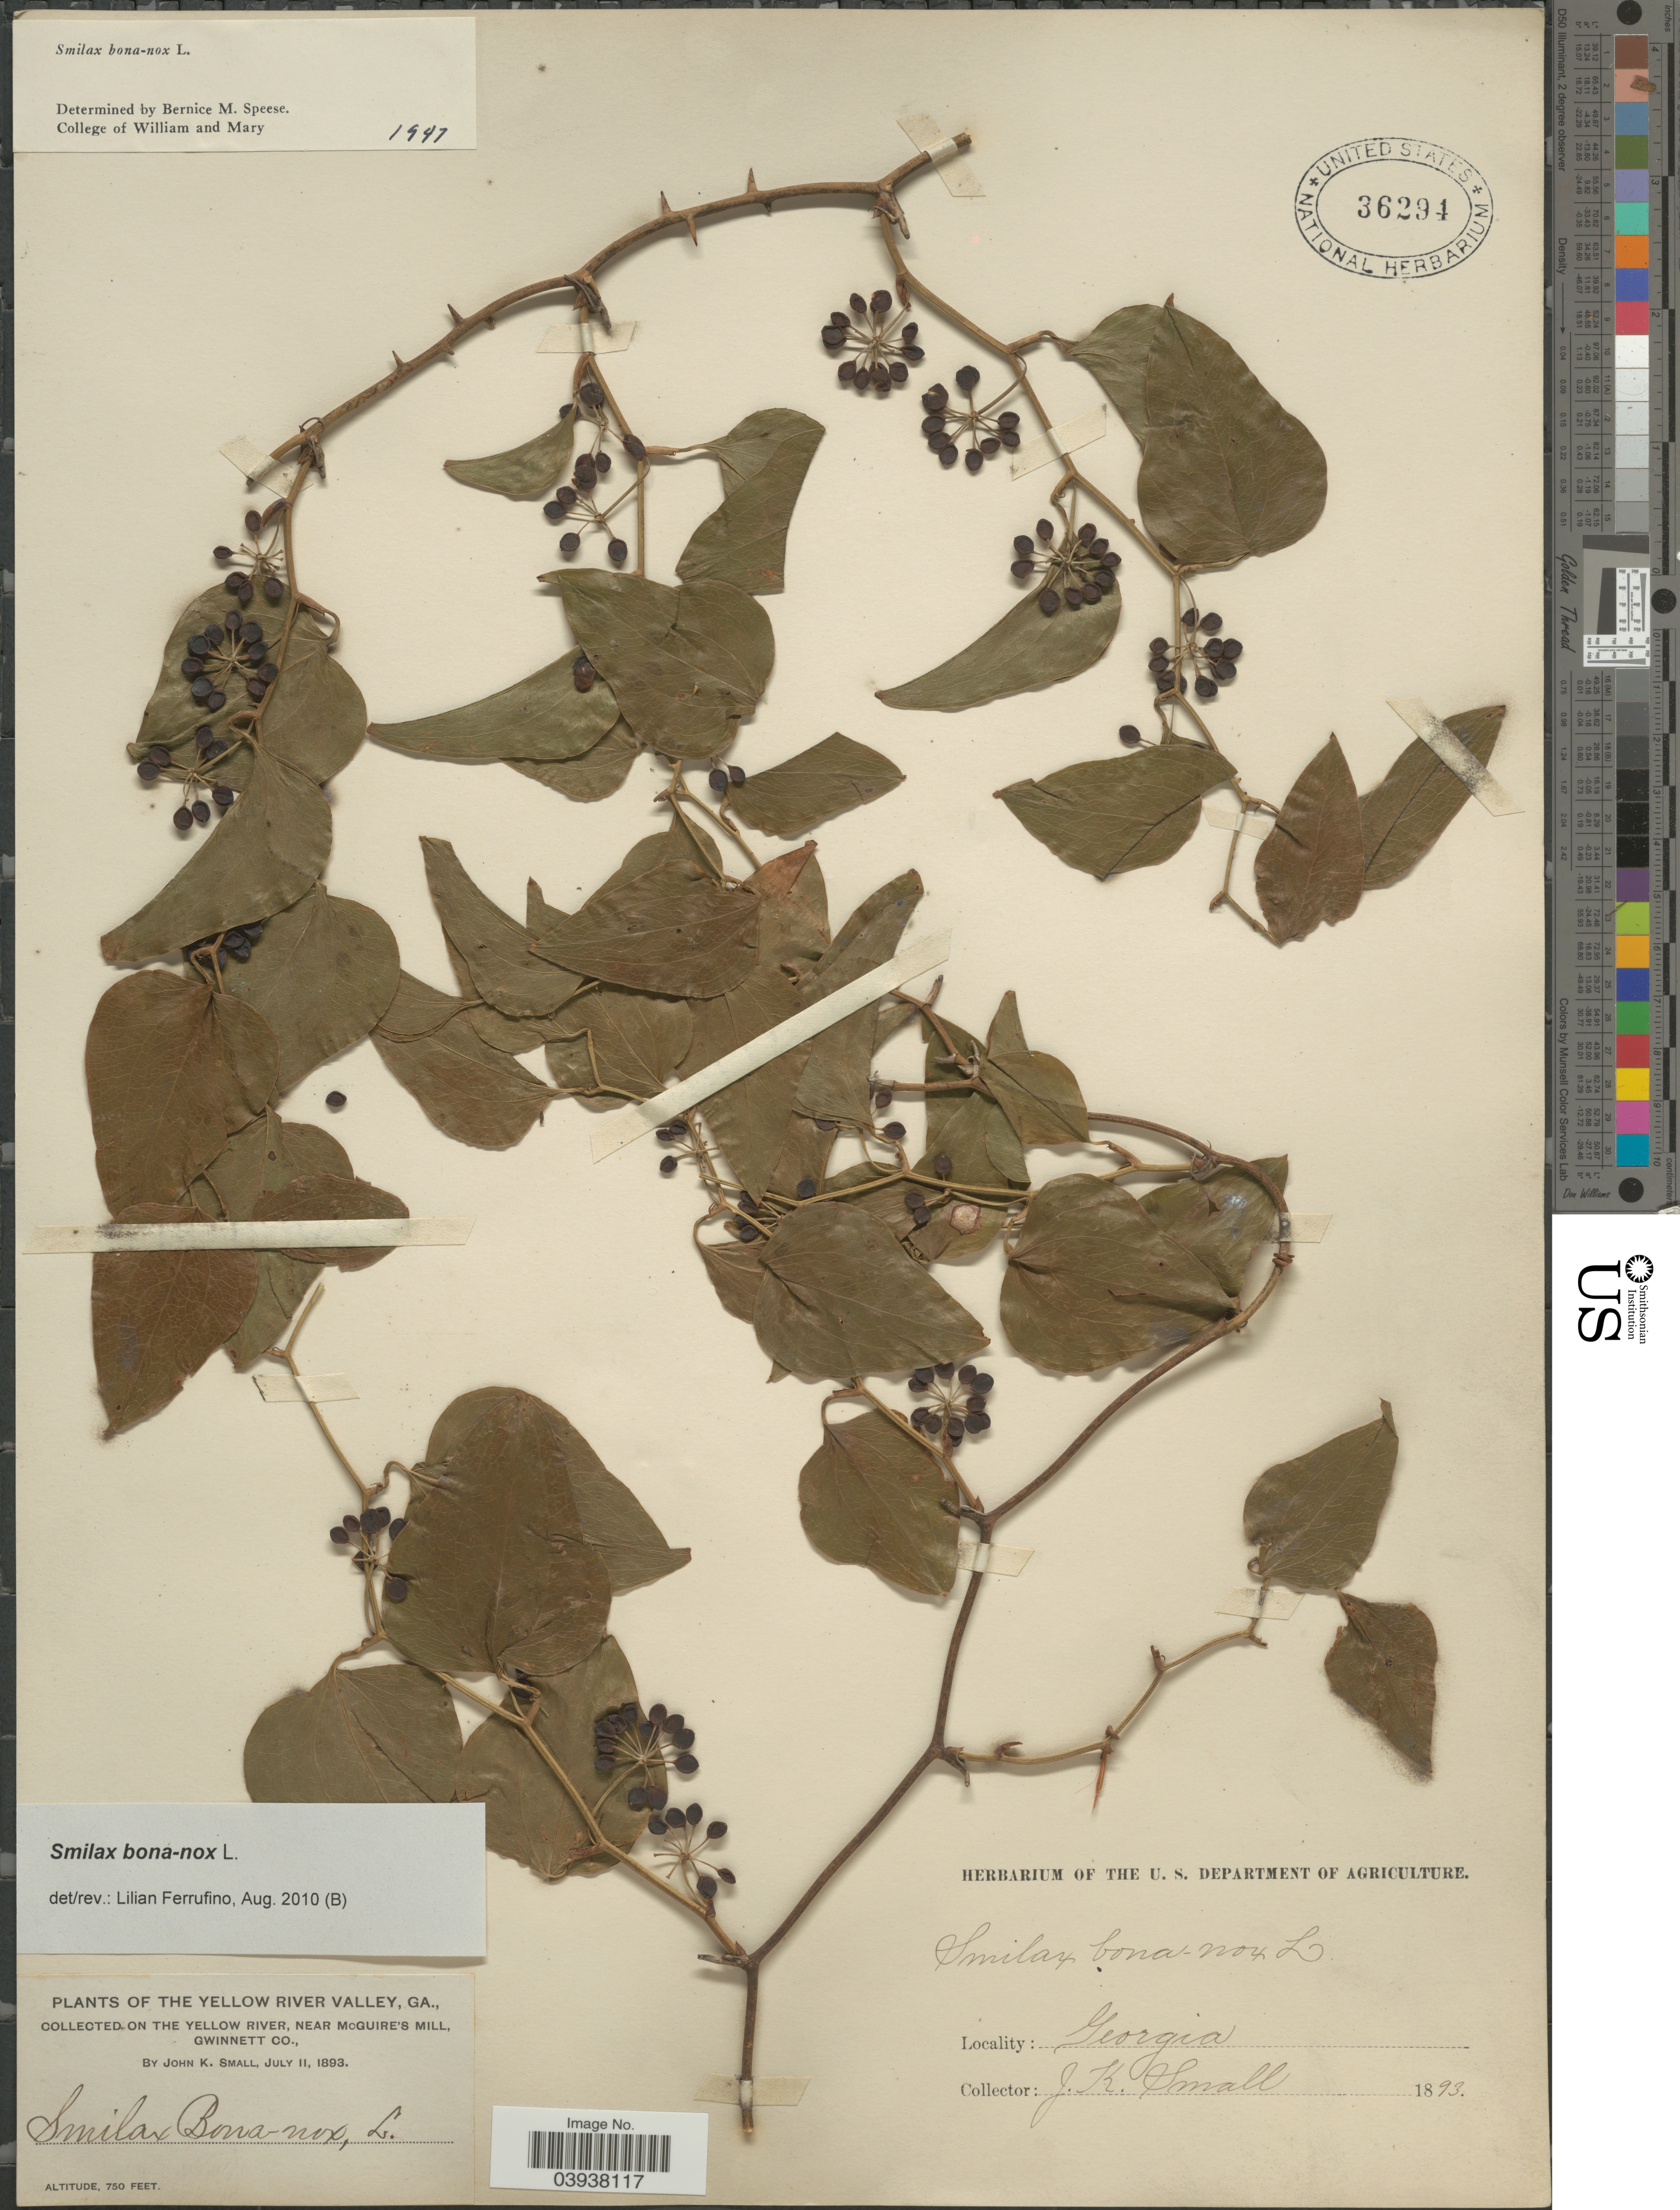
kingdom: Plantae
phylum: Tracheophyta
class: Liliopsida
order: Liliales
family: Smilacaceae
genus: Smilax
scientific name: Smilax bona-nox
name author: L.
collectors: J. K. Small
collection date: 1893-07-11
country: United States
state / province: Georgia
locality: Yellow River Valley. On the Yellow River, near McGuire's Mill, Gwinnett Co.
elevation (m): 229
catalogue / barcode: US 36294